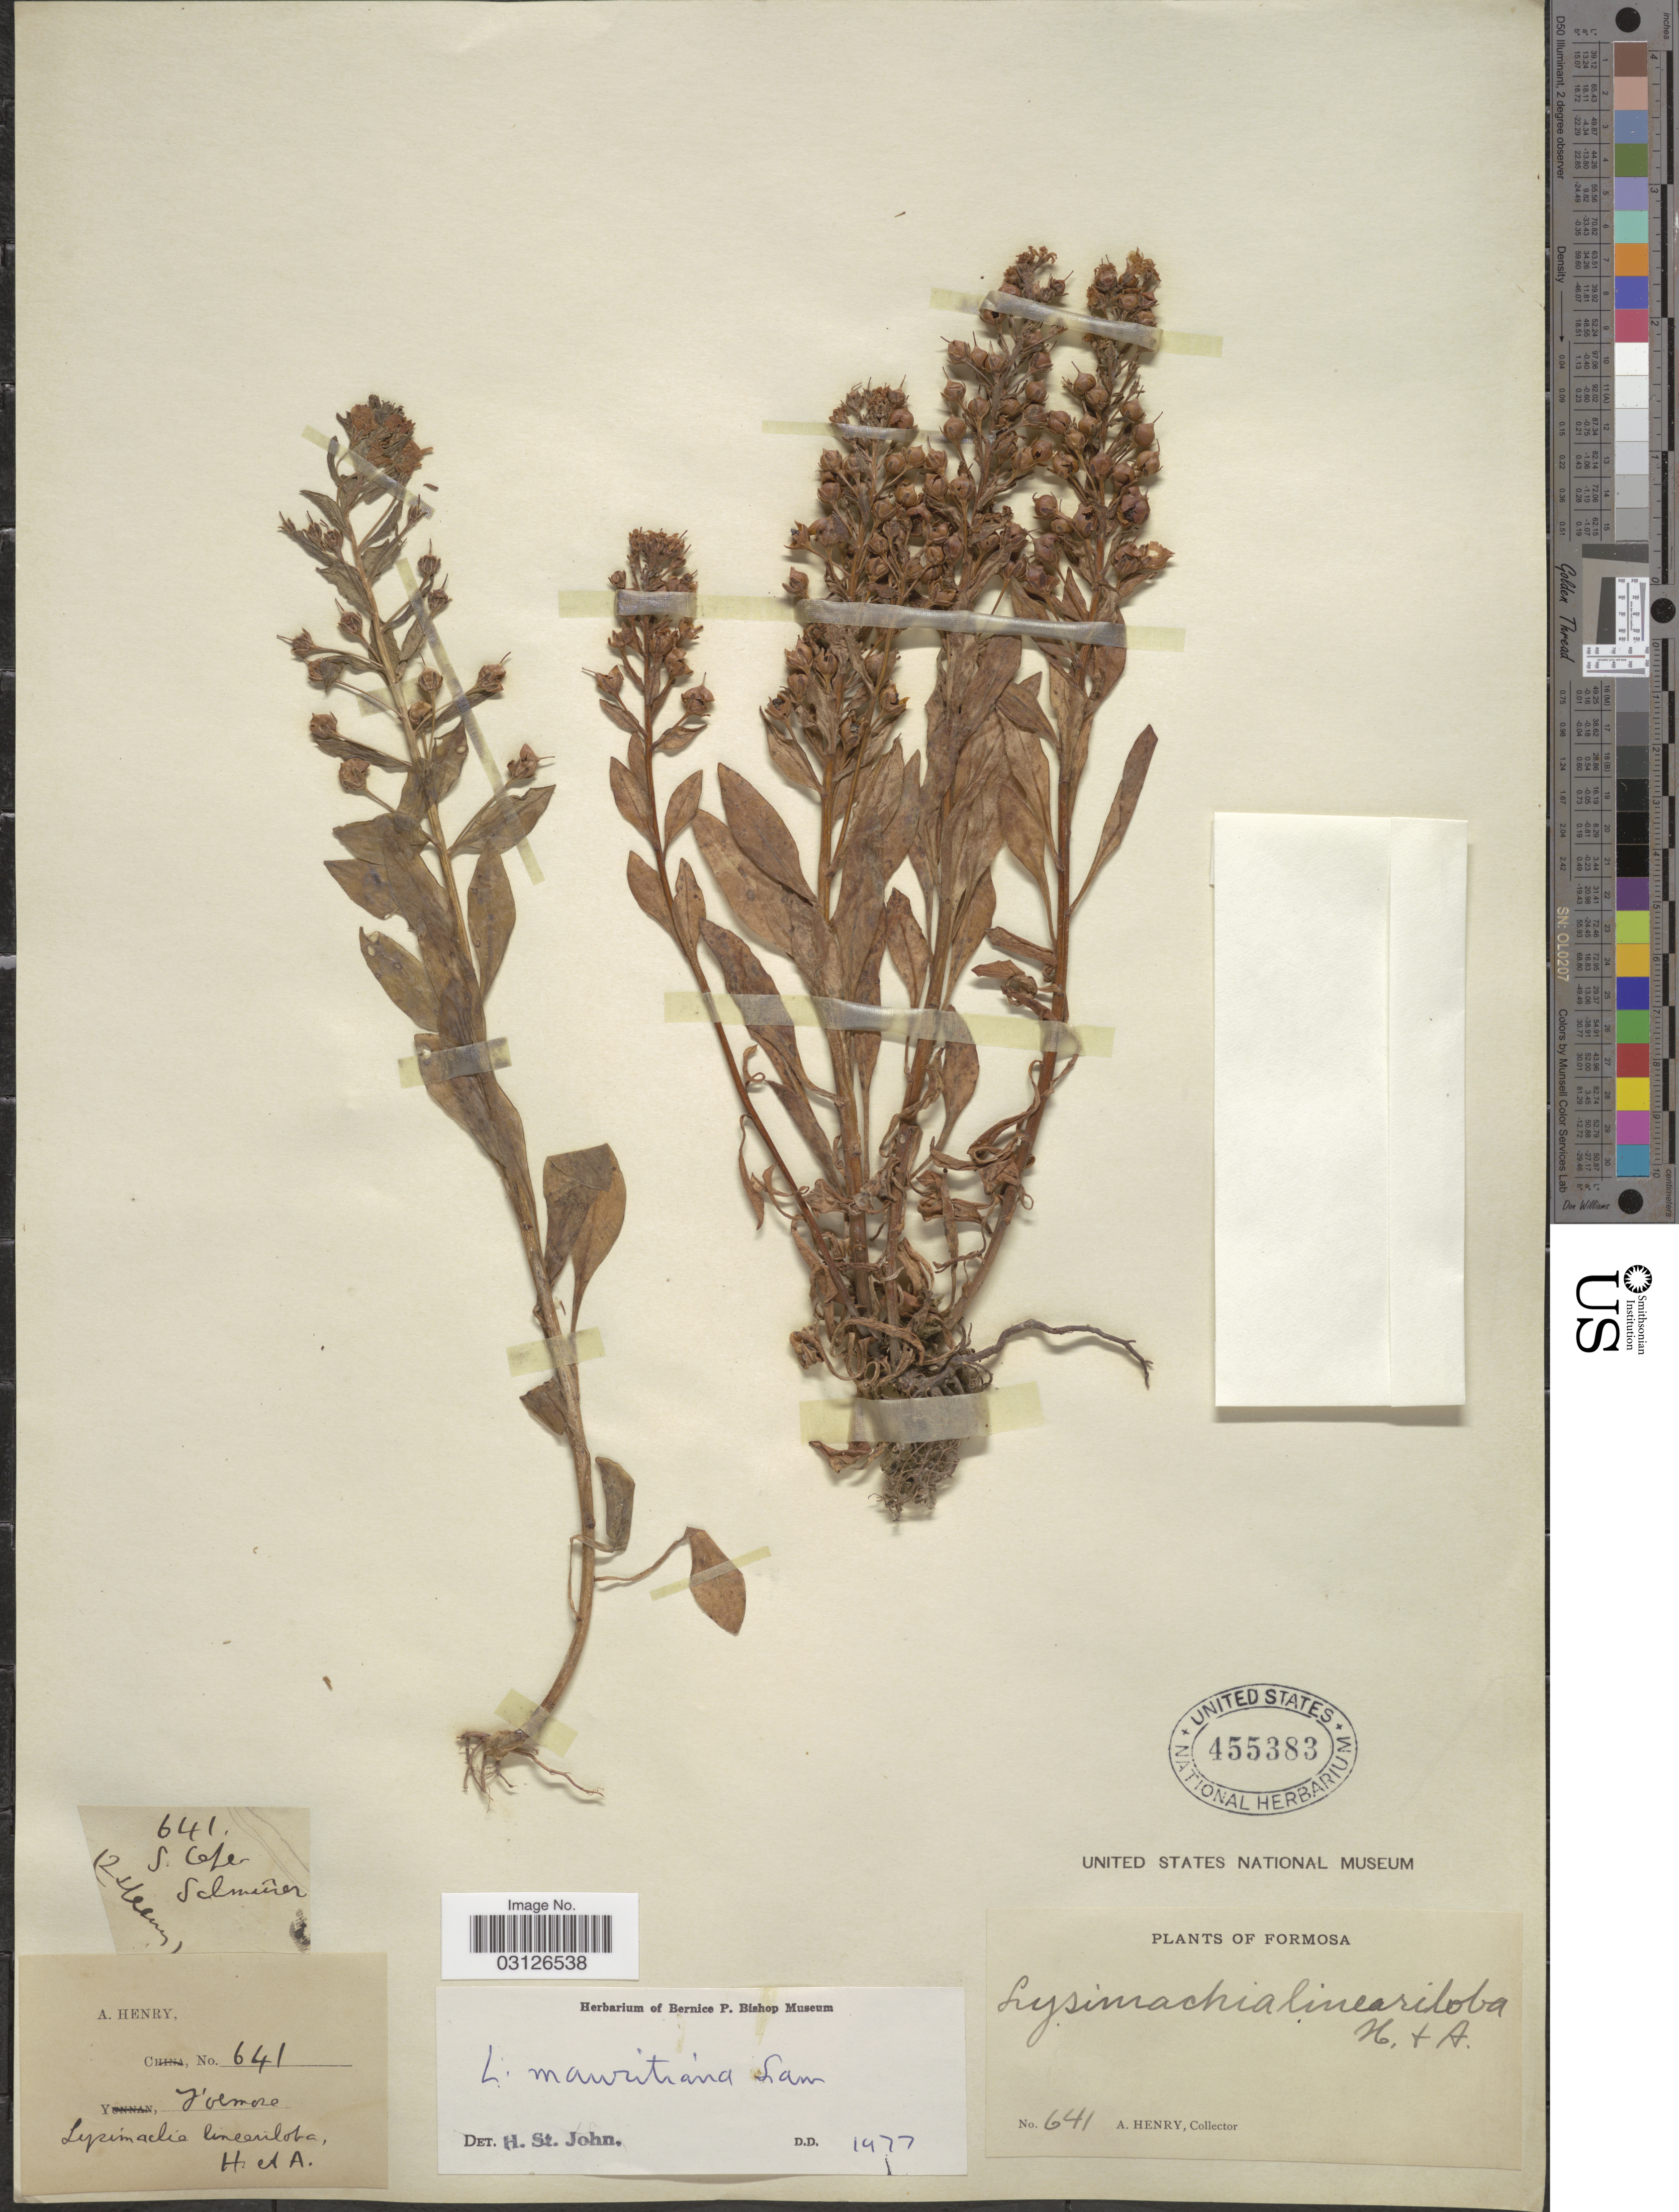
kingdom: Plantae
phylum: Tracheophyta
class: Magnoliopsida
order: Ericales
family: Primulaceae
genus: Lysimachia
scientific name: Lysimachia mauritiana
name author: Lam.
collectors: A. Henry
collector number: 641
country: Taiwan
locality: Formosa, S. Cape. Schmüser.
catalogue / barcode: US 455383